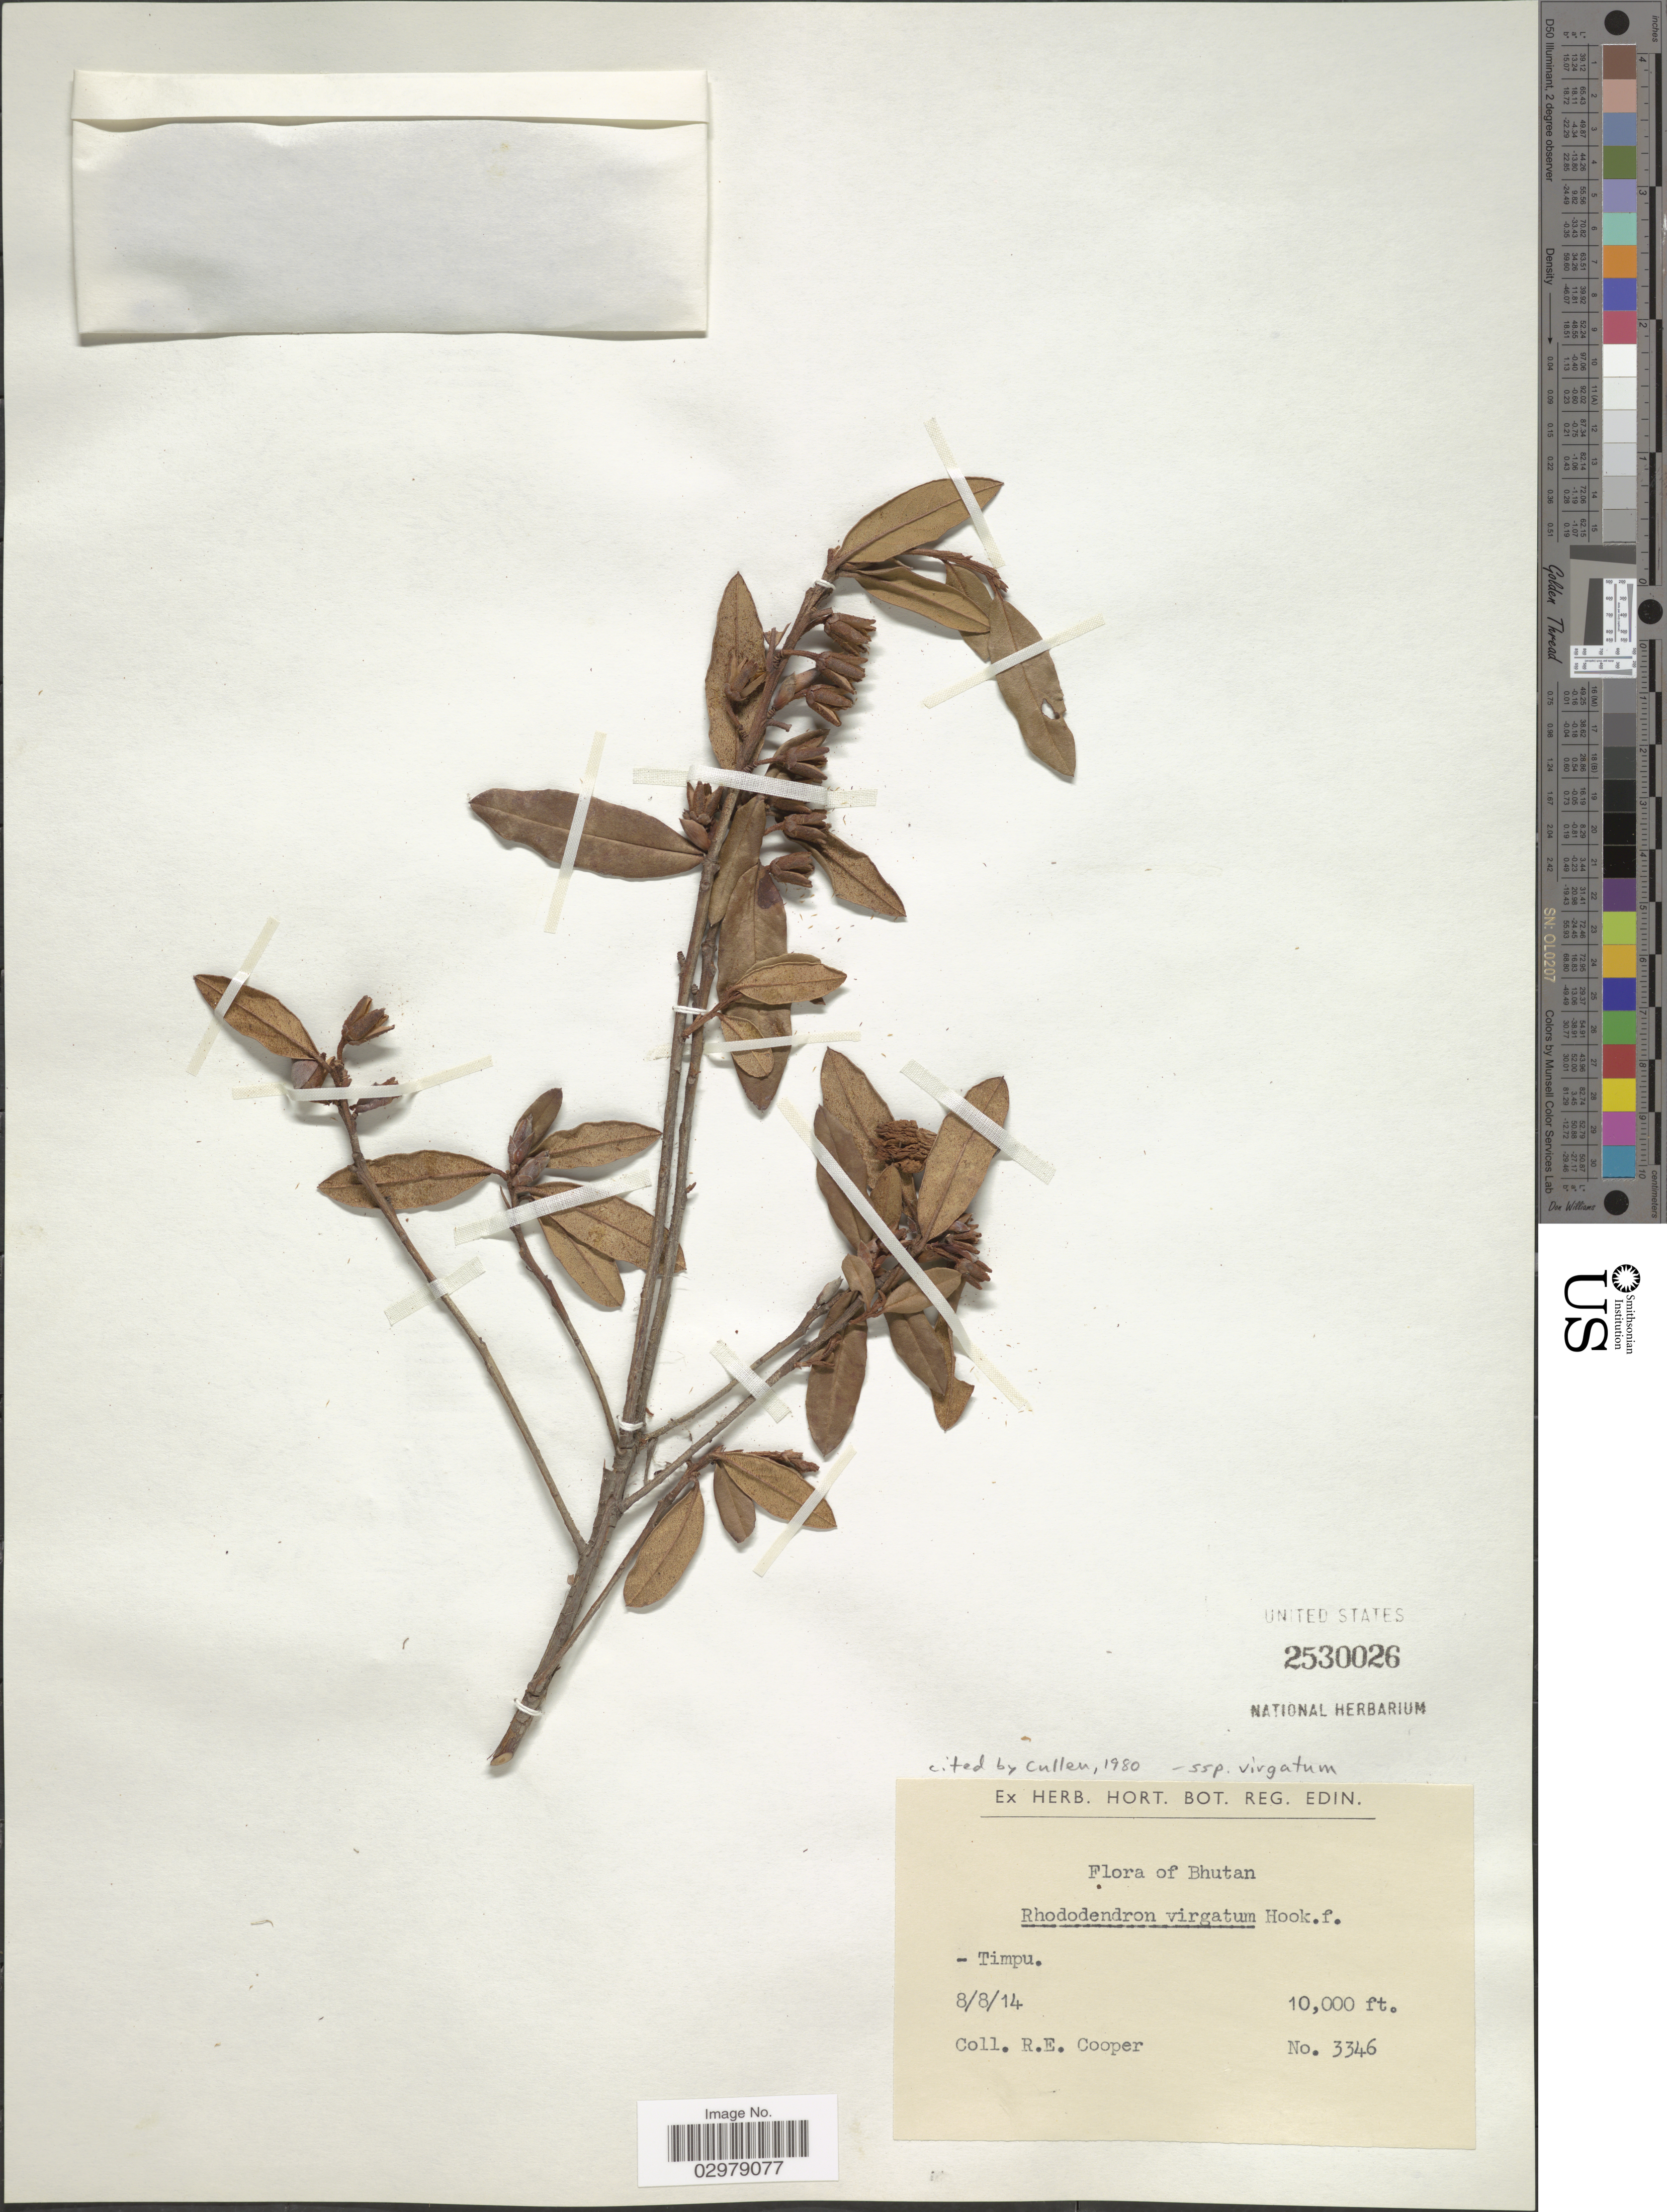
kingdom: Plantae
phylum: Tracheophyta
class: Magnoliopsida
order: Ericales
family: Ericaceae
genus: Rhododendron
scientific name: Rhododendron virgatum subsp. virgatum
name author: Hook. f.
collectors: R. E. Cooper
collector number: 3346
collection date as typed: Transcribed d/m/y: 8/8/14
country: Bhutan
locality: Timpu.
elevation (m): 3048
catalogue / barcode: US 2530026